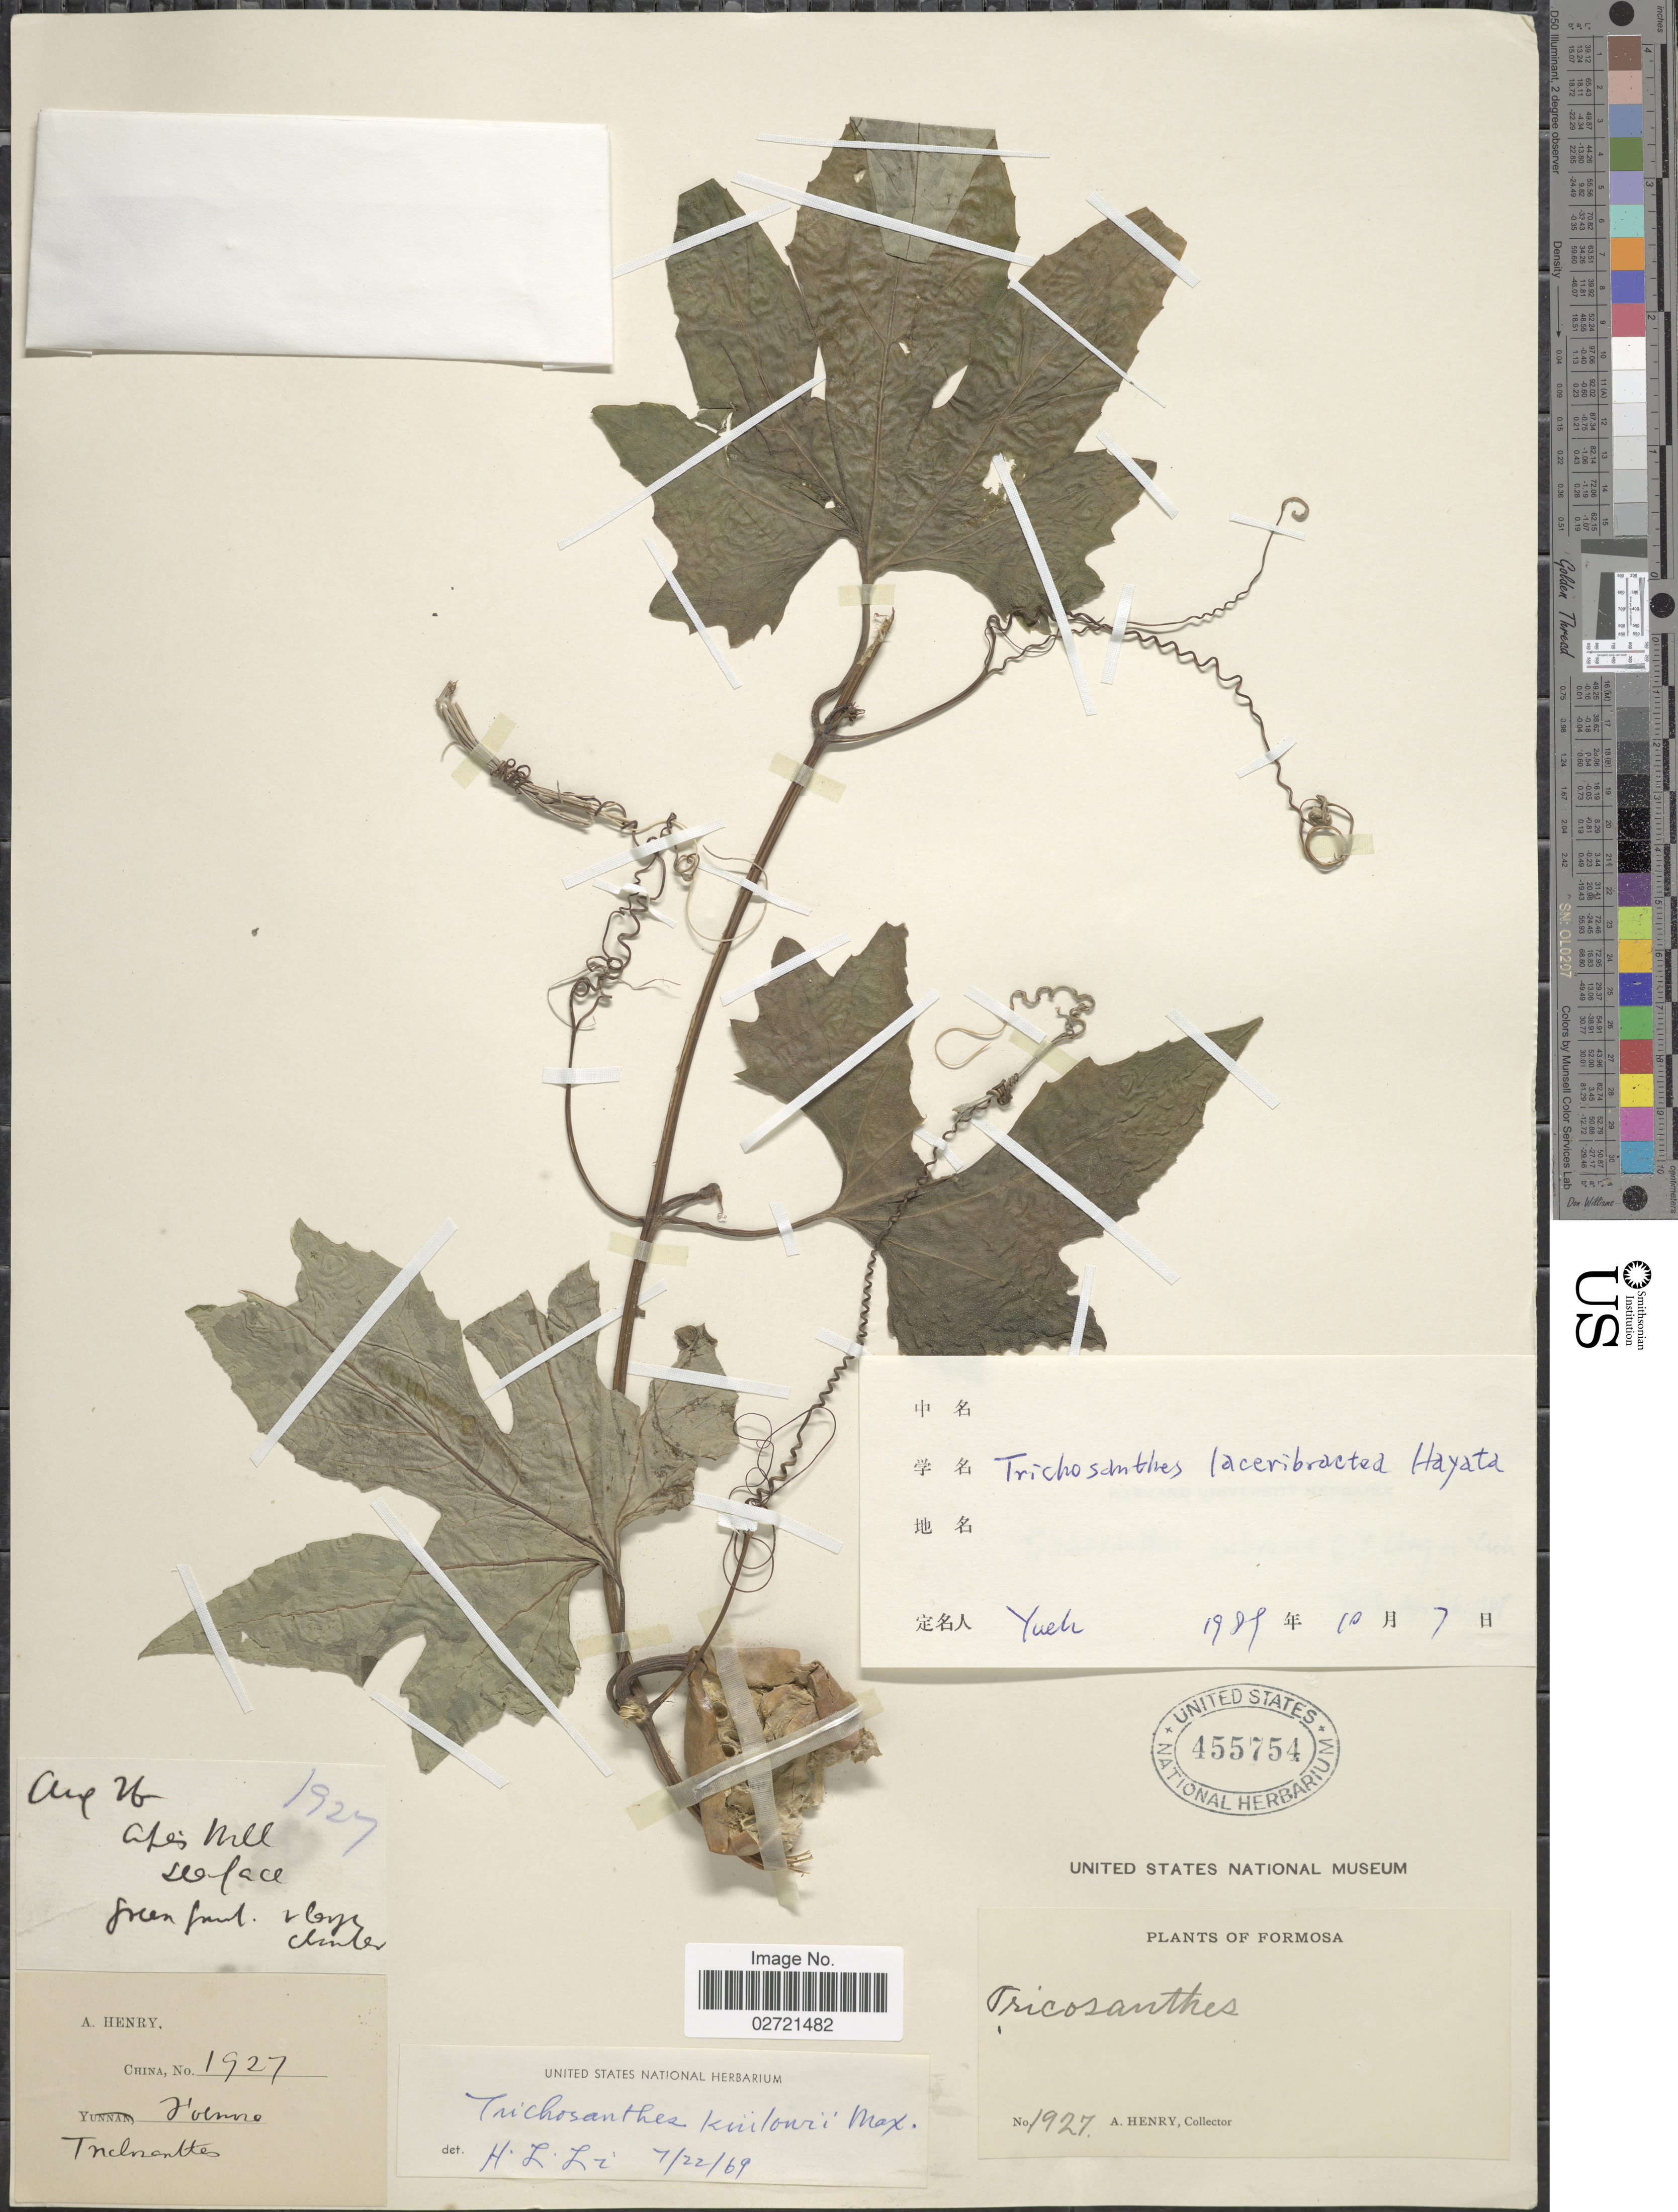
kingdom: Plantae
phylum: Tracheophyta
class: Magnoliopsida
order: Cucurbitales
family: Cucurbitaceae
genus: Trichosanthes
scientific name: Trichosanthes laceribractea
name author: Hayata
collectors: A. Henry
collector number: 1927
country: Taiwan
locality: Formosa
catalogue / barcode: US 455754